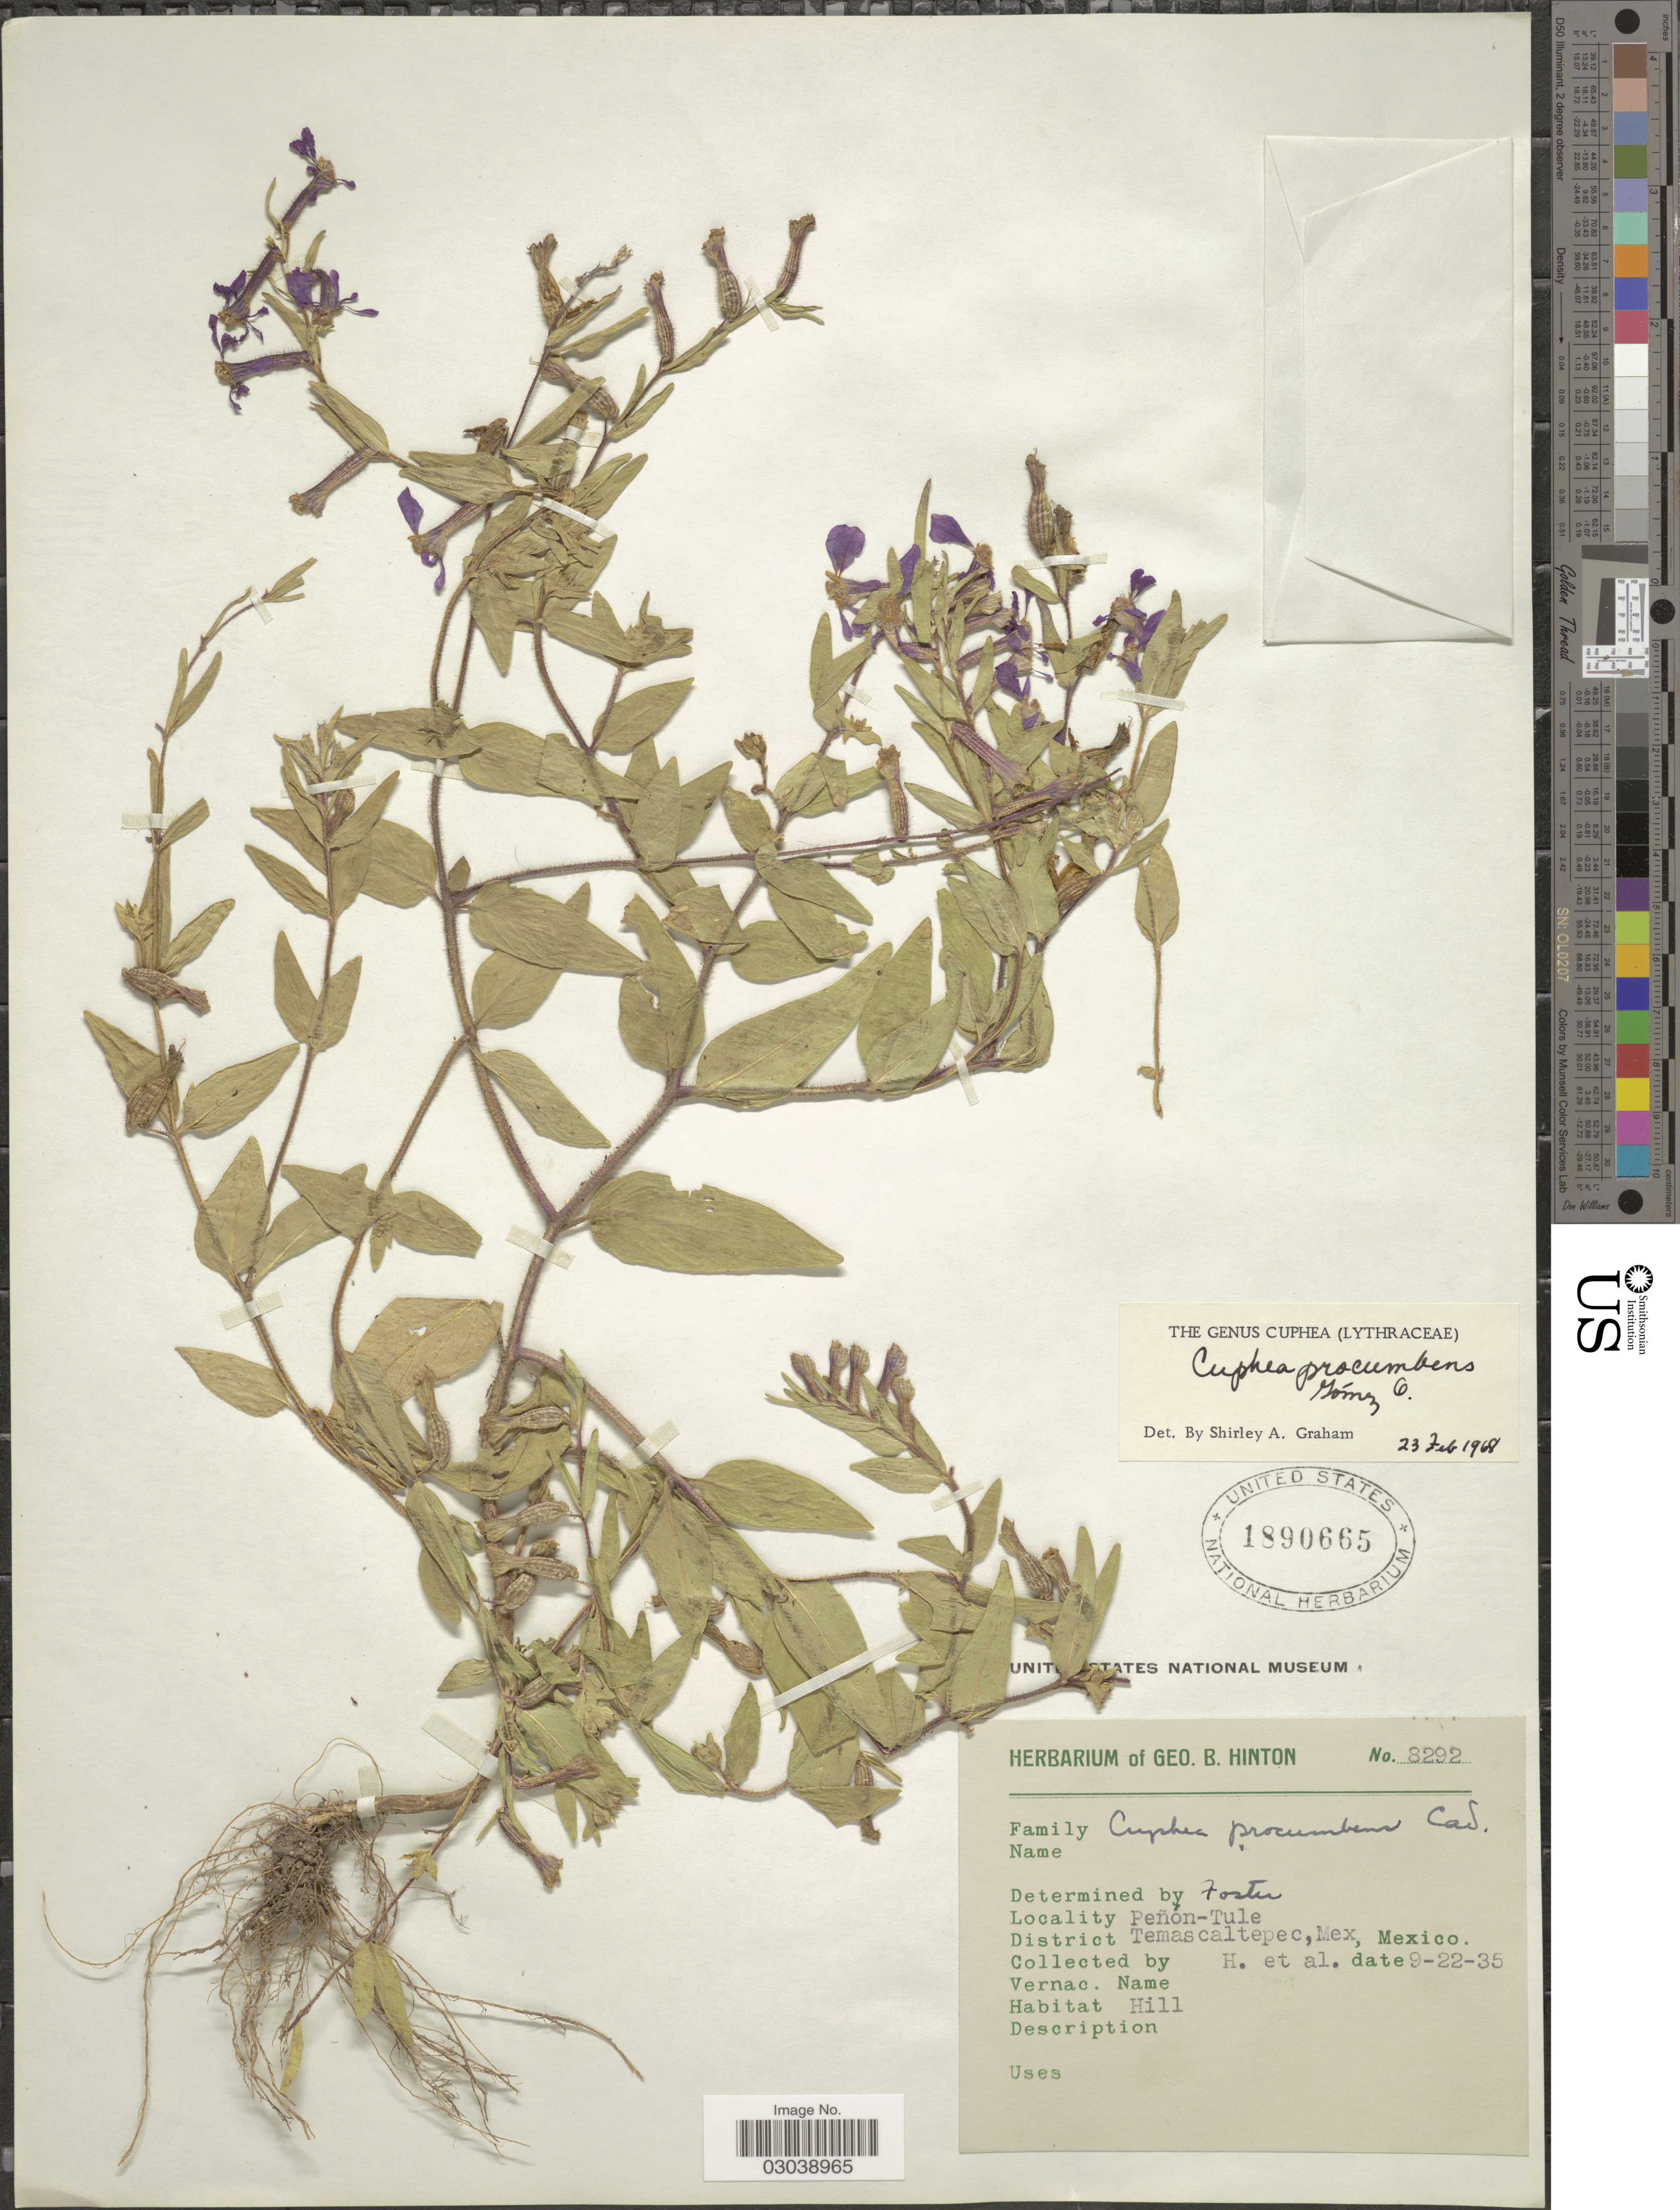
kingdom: Plantae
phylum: Tracheophyta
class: Magnoliopsida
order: Myrtales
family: Lythraceae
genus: Cuphea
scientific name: Cuphea procumbens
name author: L.D. Gómez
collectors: G. B. Hinton & et al.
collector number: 8292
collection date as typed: Transcribed d/m/y: 22/9/35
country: Mexico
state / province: México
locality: Peñon-Tule, District Temascaltepec, Mex.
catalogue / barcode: US 1890665